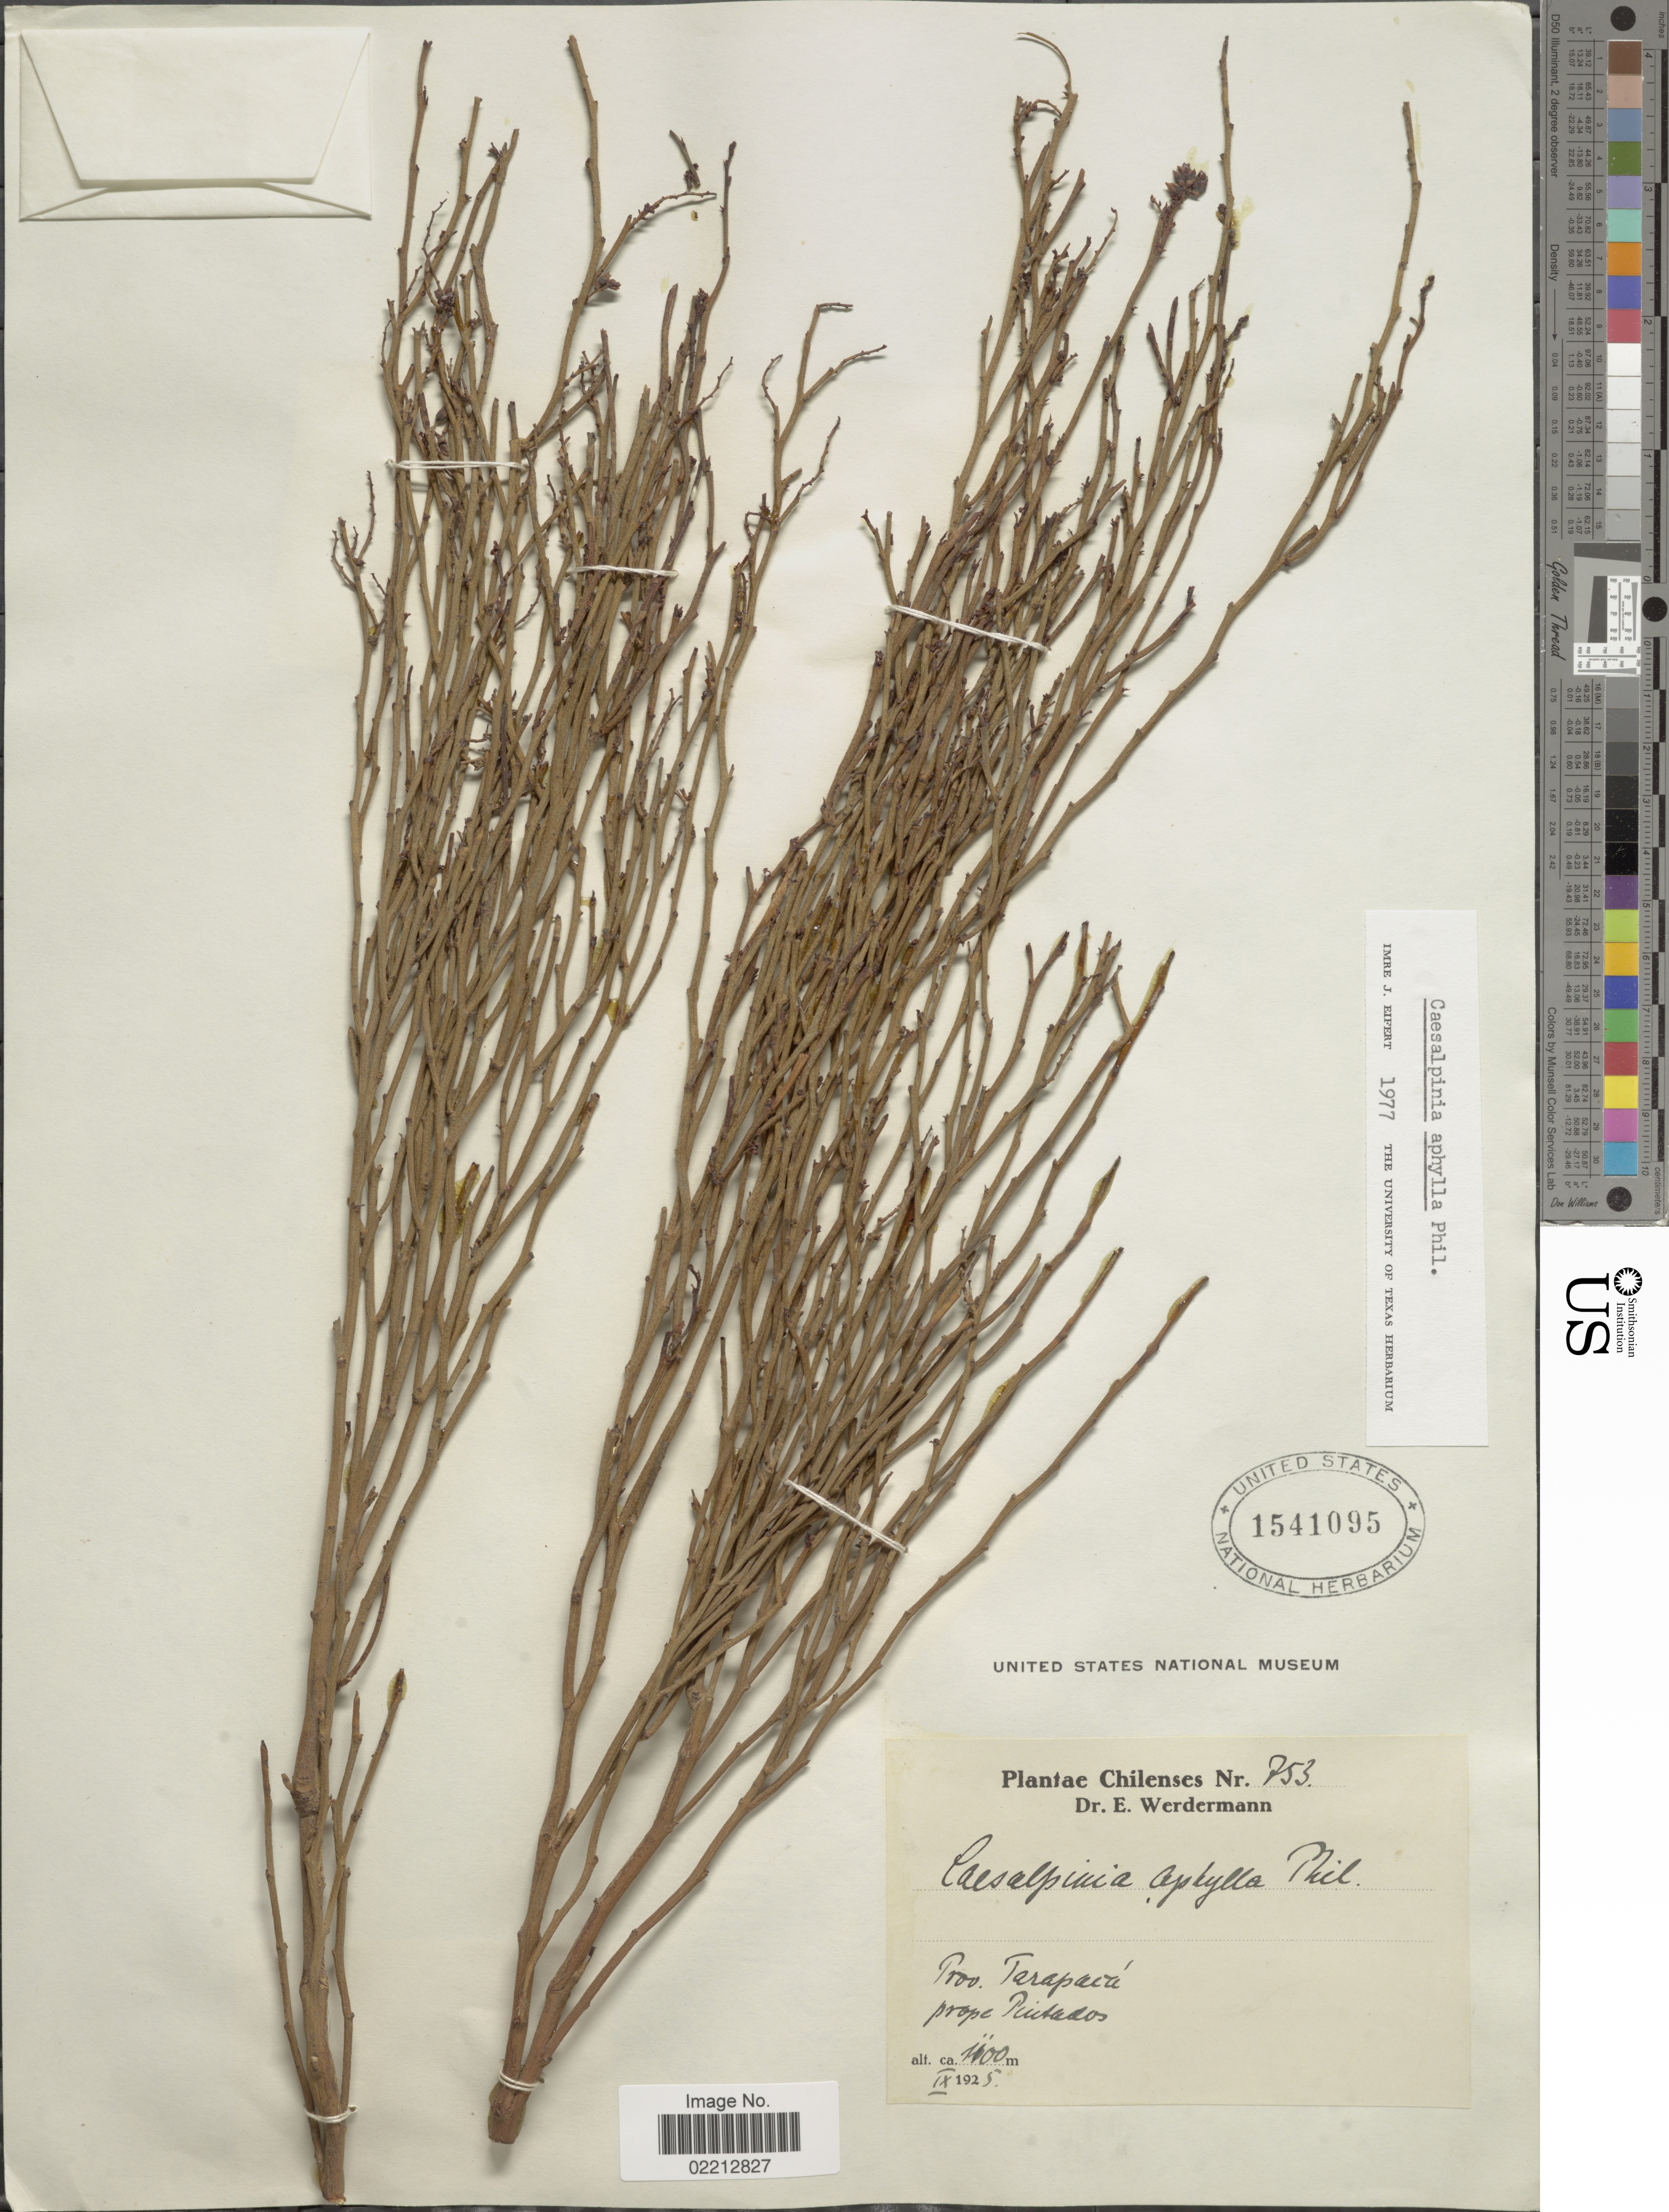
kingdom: Plantae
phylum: Tracheophyta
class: Magnoliopsida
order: Fabales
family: Fabaceae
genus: Hoffmannseggia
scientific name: Hoffmannseggia aphylla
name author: (Phil.) G.P. Lewis & Sotuyo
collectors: E. Werdermann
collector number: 753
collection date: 1925-09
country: Chile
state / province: Tarapacá (I)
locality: Prope Pintados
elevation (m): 1100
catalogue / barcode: US 1541095